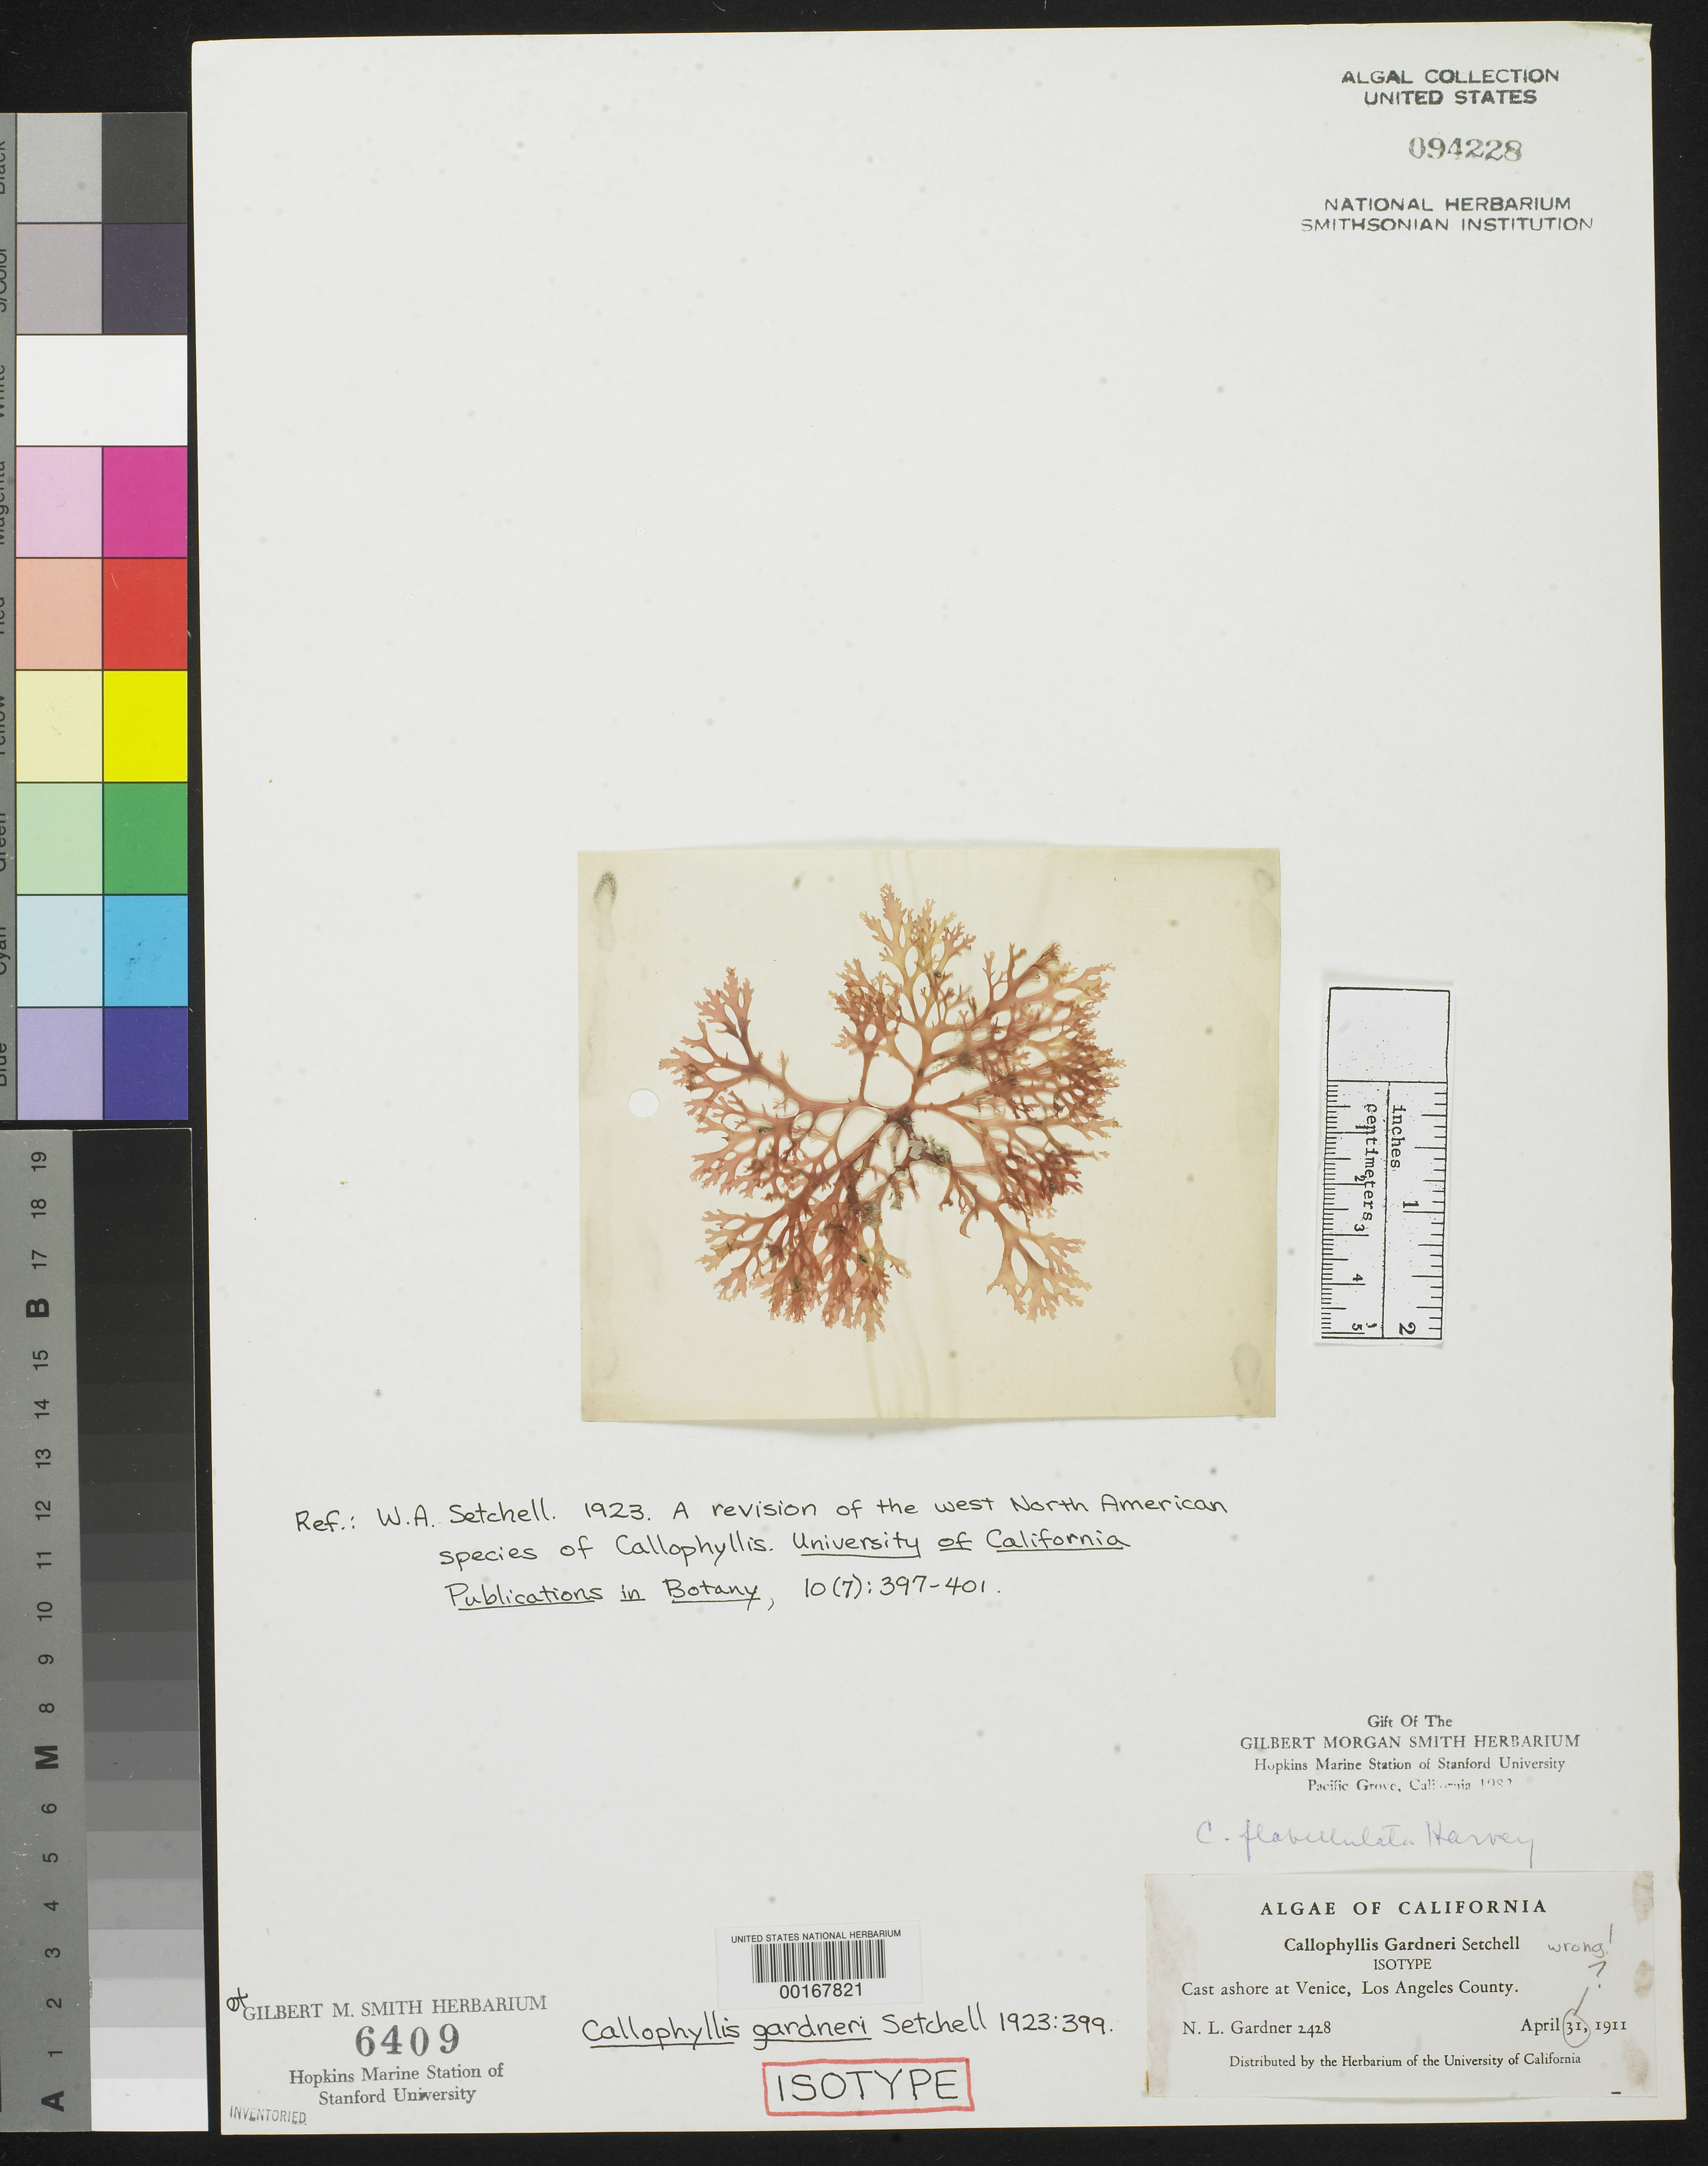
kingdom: Plantae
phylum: Rhodophyta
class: Florideophyceae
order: Gigartinales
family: Kallymeniaceae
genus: Callophyllis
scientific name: Callophyllis gardneri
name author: Setch.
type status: Isolectotype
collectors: N. Gardner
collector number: NLG 2428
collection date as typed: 30 Apr 1911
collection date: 1911-04-30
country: United States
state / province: California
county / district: Los Angeles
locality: Venice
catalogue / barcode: US 94228